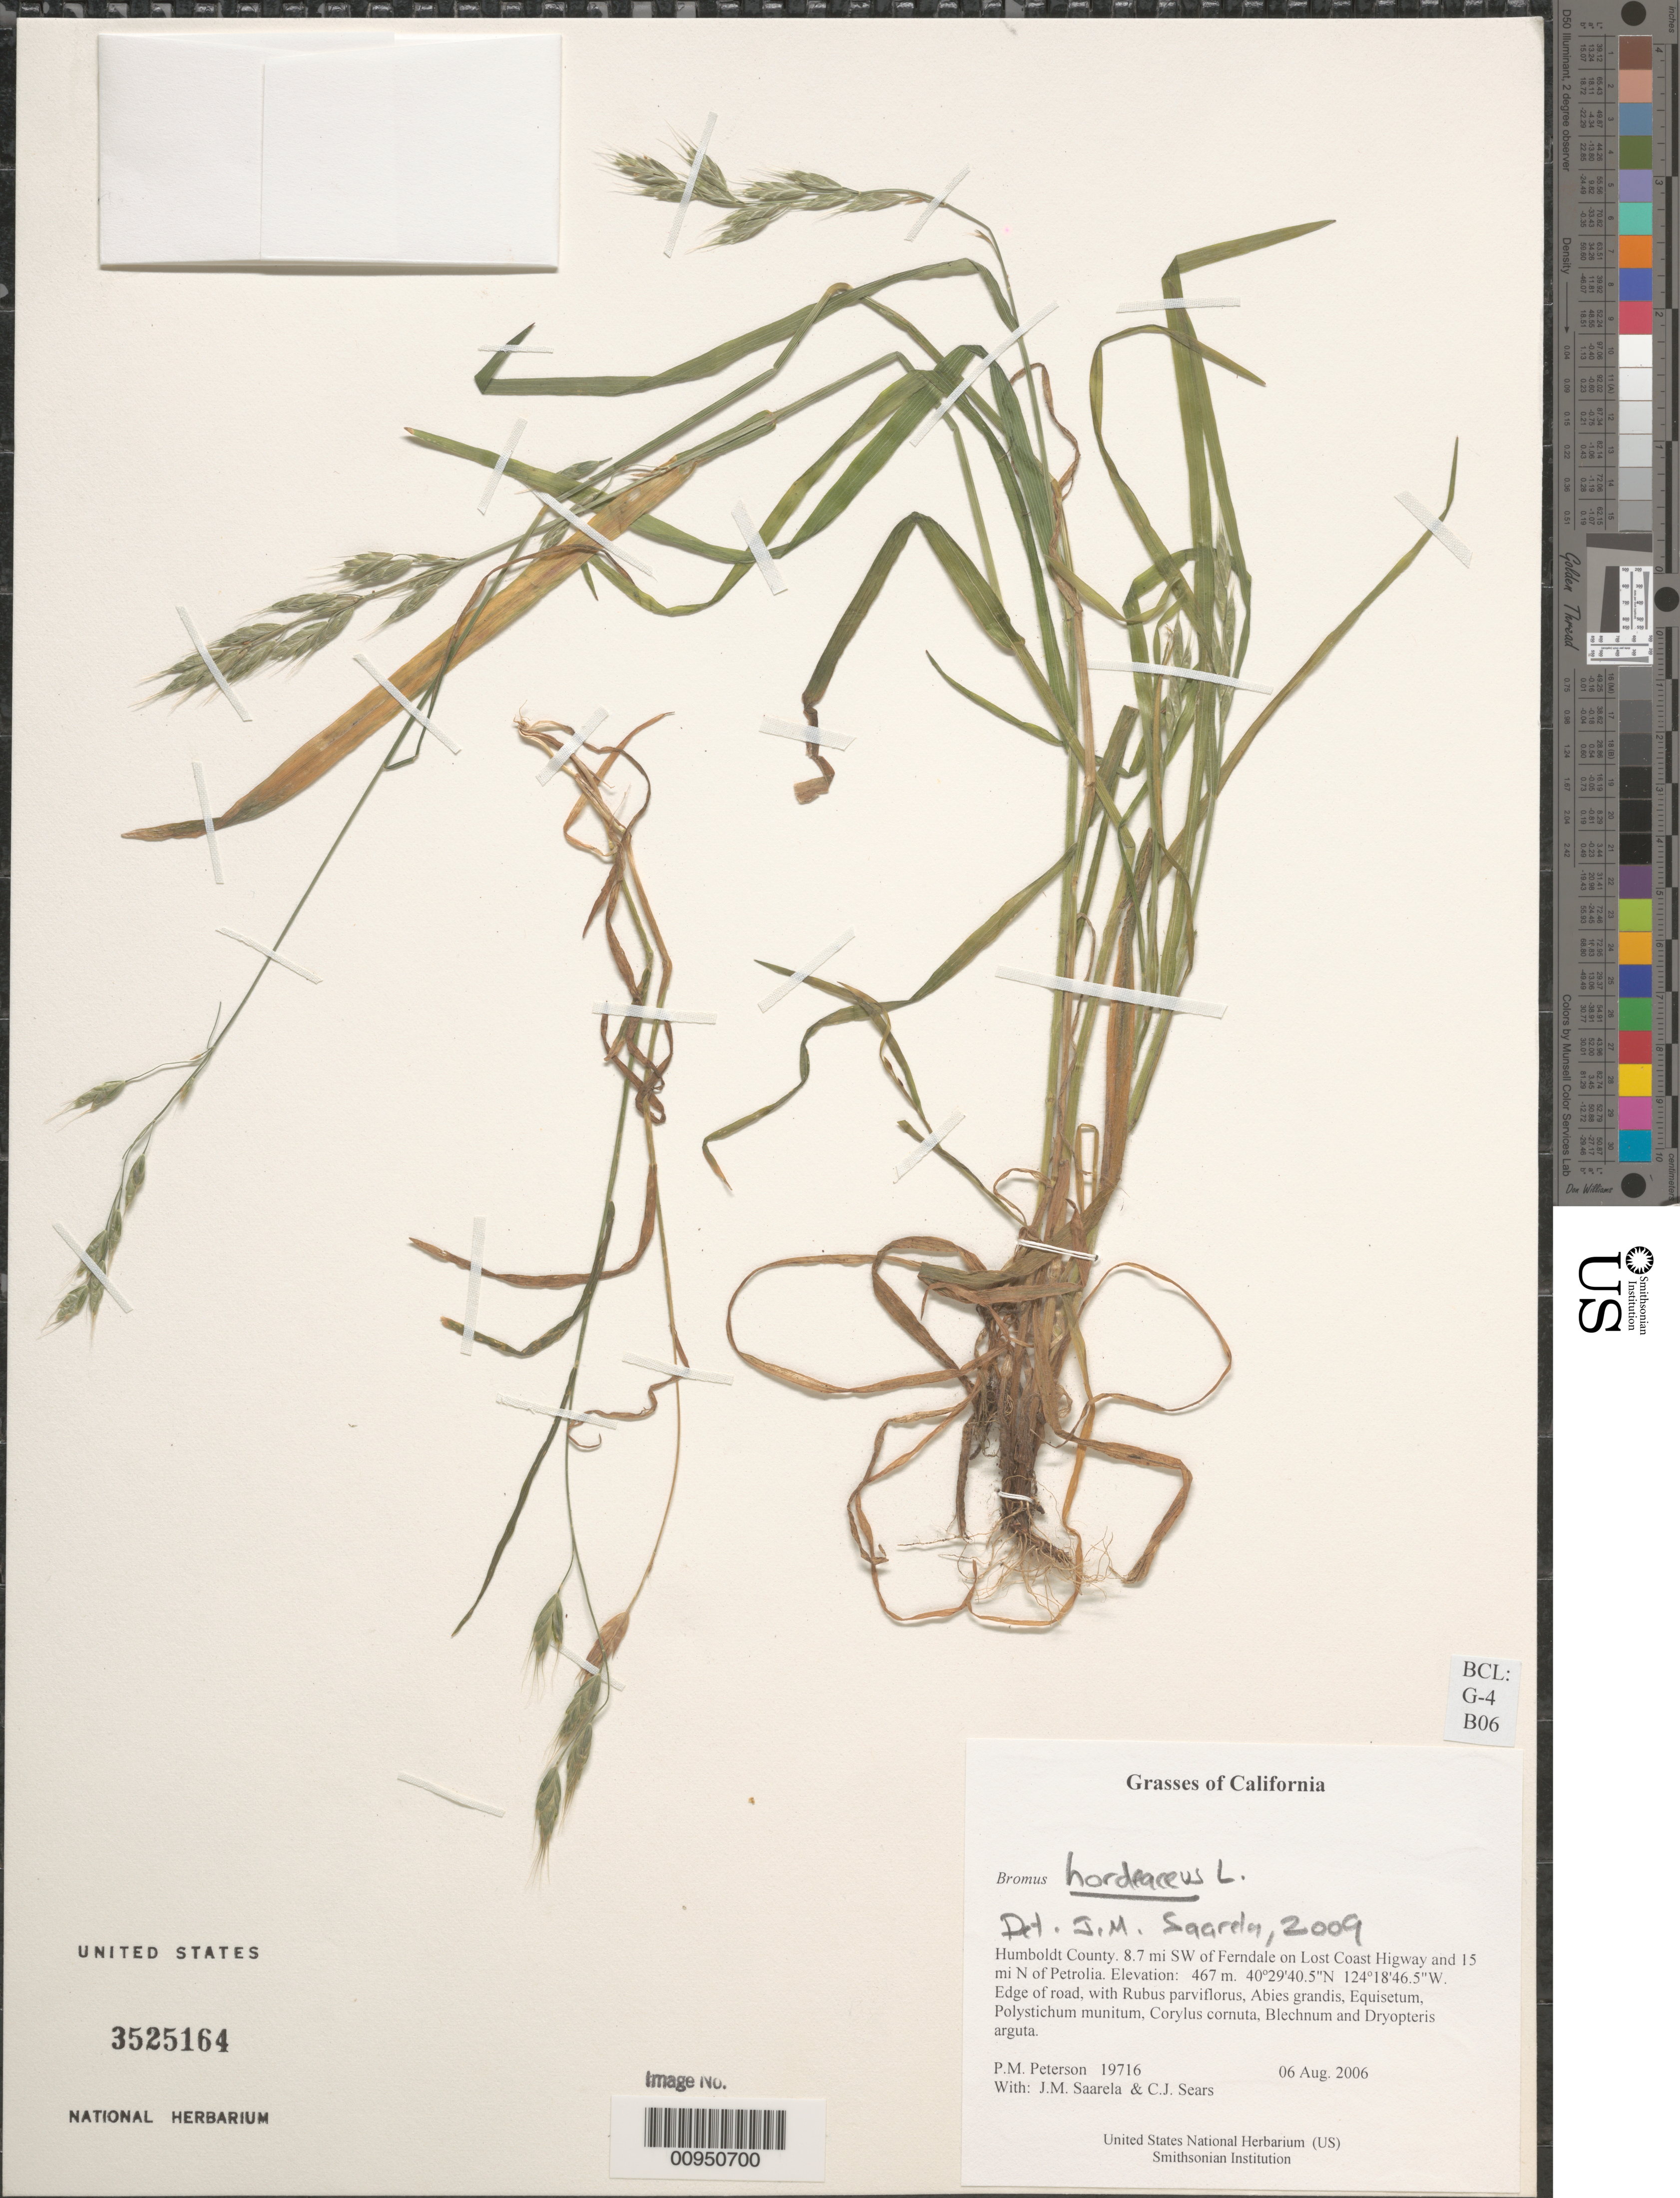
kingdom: Plantae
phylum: Tracheophyta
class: Liliopsida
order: Poales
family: Poaceae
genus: Bromus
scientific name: Bromus hordeaceus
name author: L.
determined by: Saarela, J. M., (CAN), Canadian Museum of Nature (CANADA)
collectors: P. M. Peterson, J. Saarela & C. Sears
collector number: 19716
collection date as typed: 06 Aug 2006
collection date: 2006-08-06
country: United States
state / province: California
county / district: Humboldt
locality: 8.7 mi SW of Ferndale on Lost Coast Highway and 15 mi N of Petrolia.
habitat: Edge of road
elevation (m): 467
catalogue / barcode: US 3525164